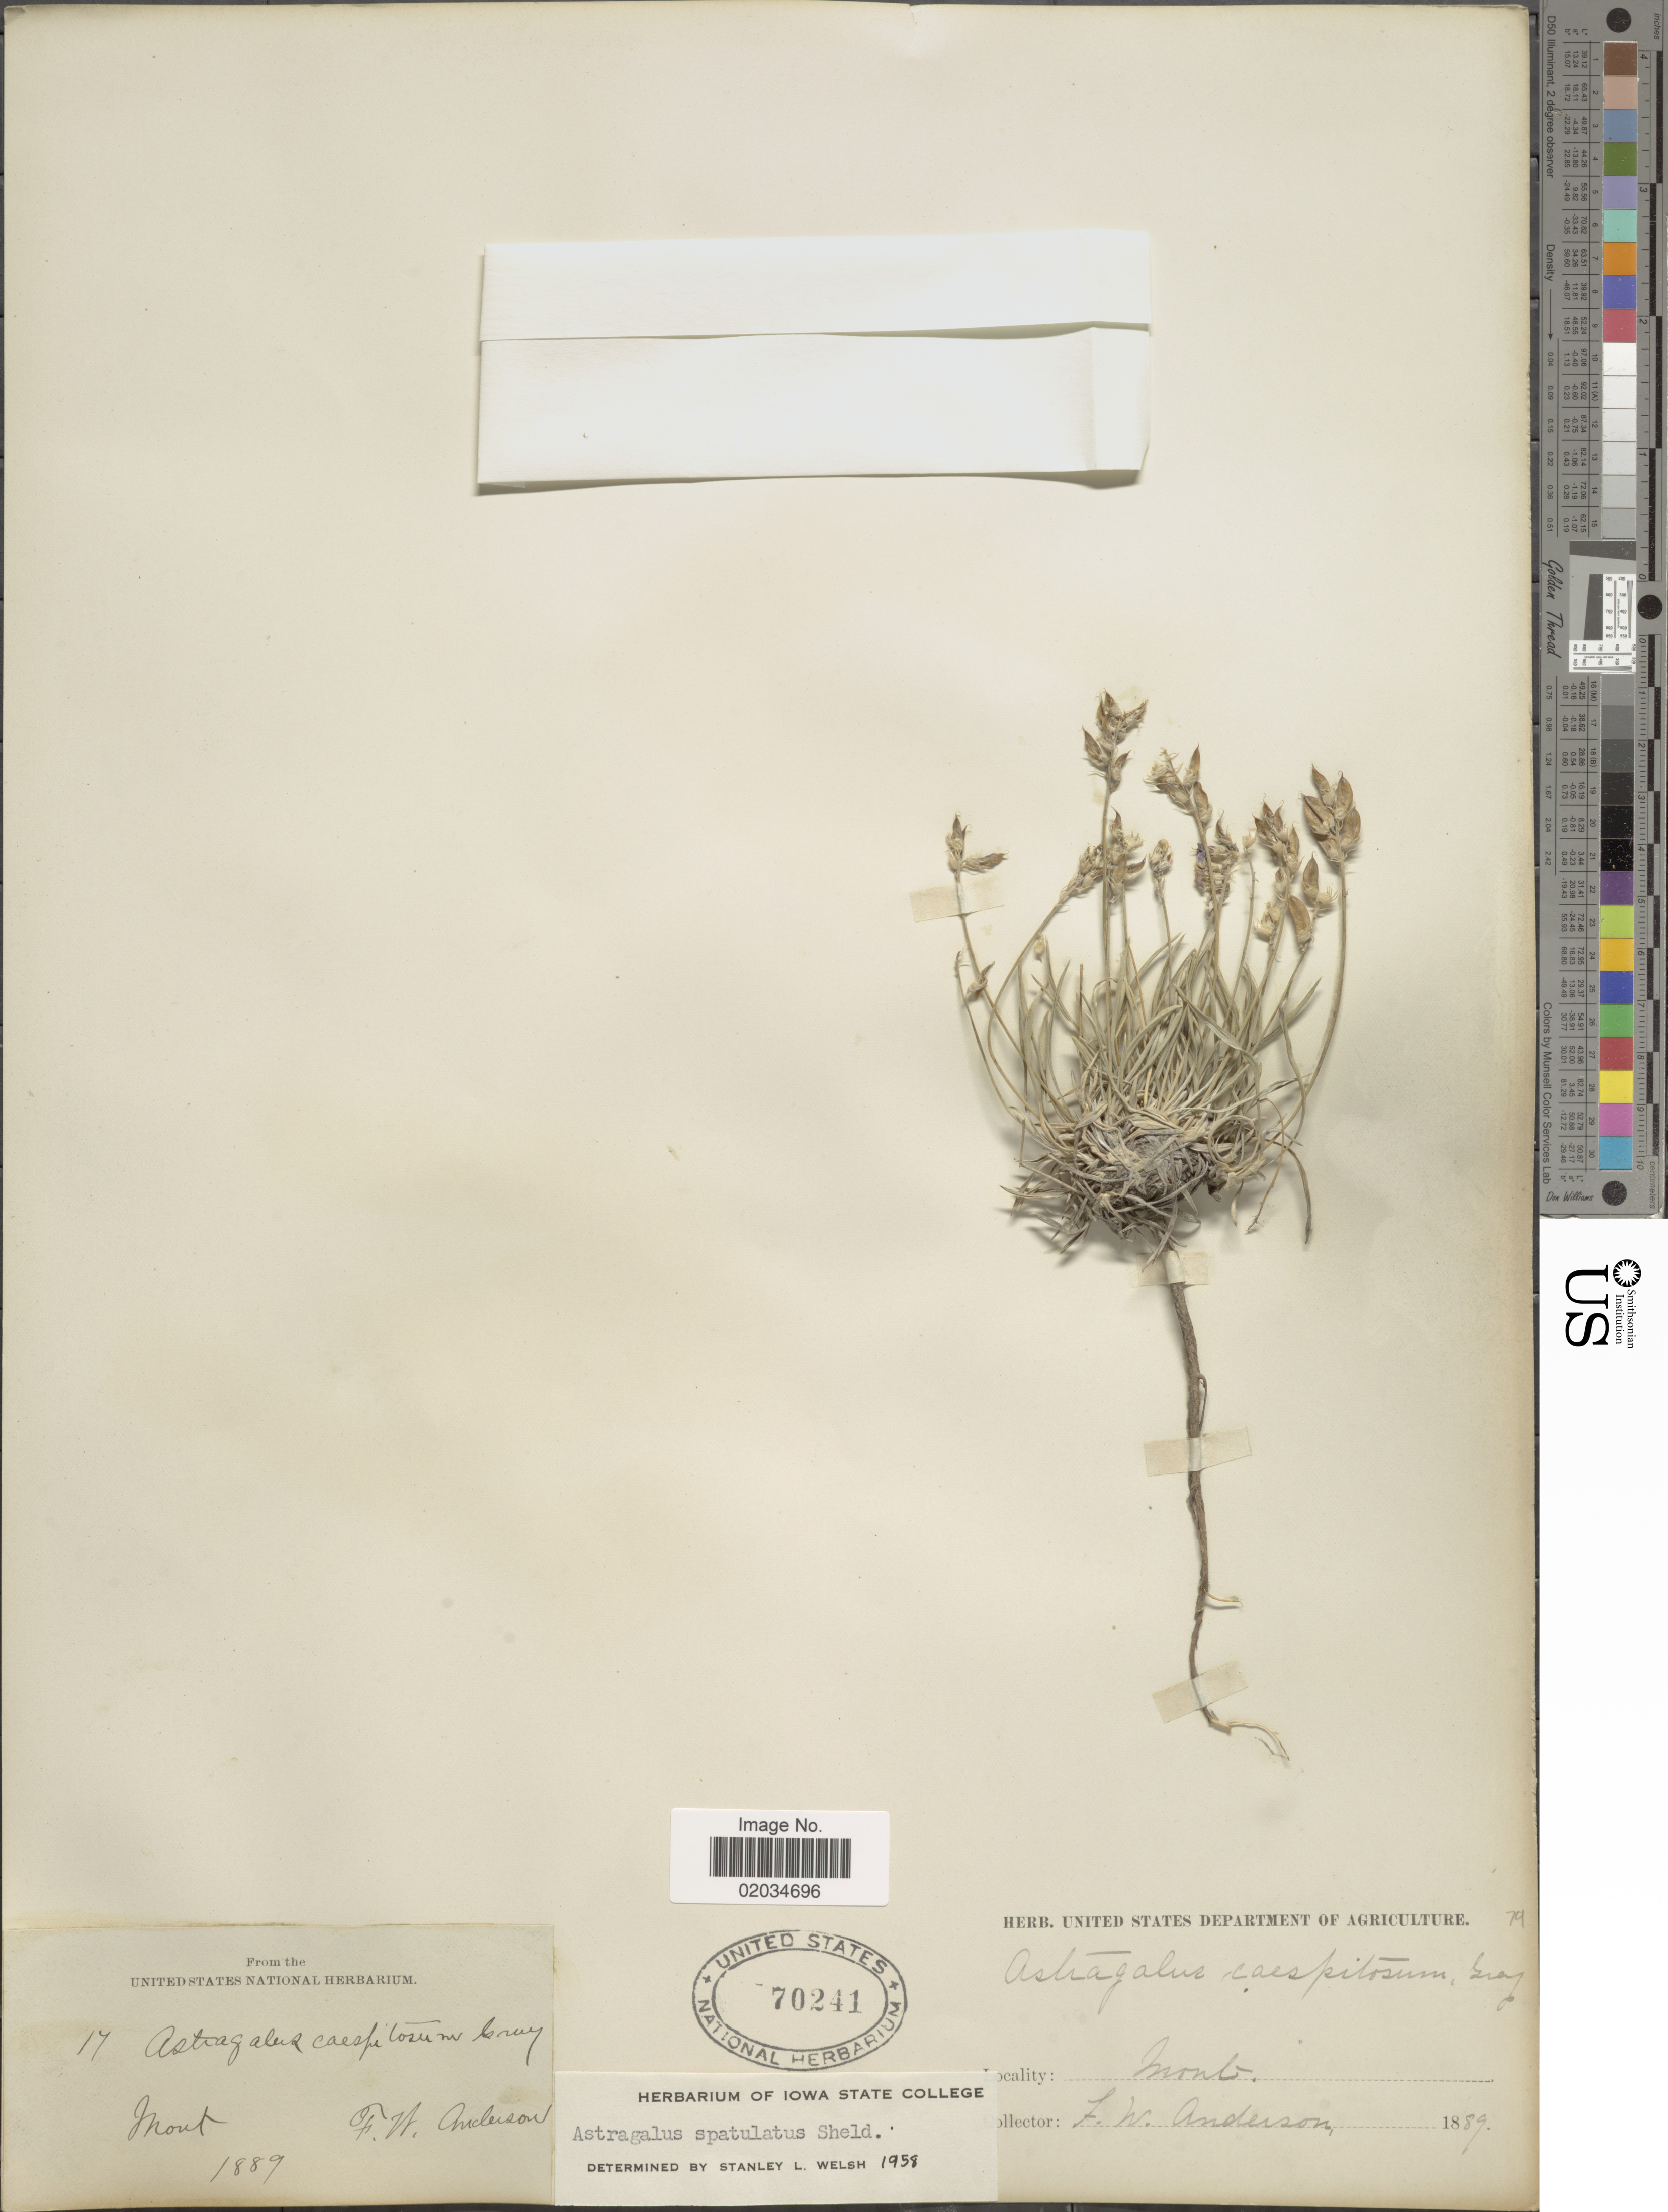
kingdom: Plantae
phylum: Tracheophyta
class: Magnoliopsida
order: Fabales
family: Fabaceae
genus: Astragalus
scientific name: Astragalus sparsiflorus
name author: A. Gray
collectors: F. W. Anderson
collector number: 17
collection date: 1889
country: United States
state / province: Montana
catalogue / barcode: US 70241